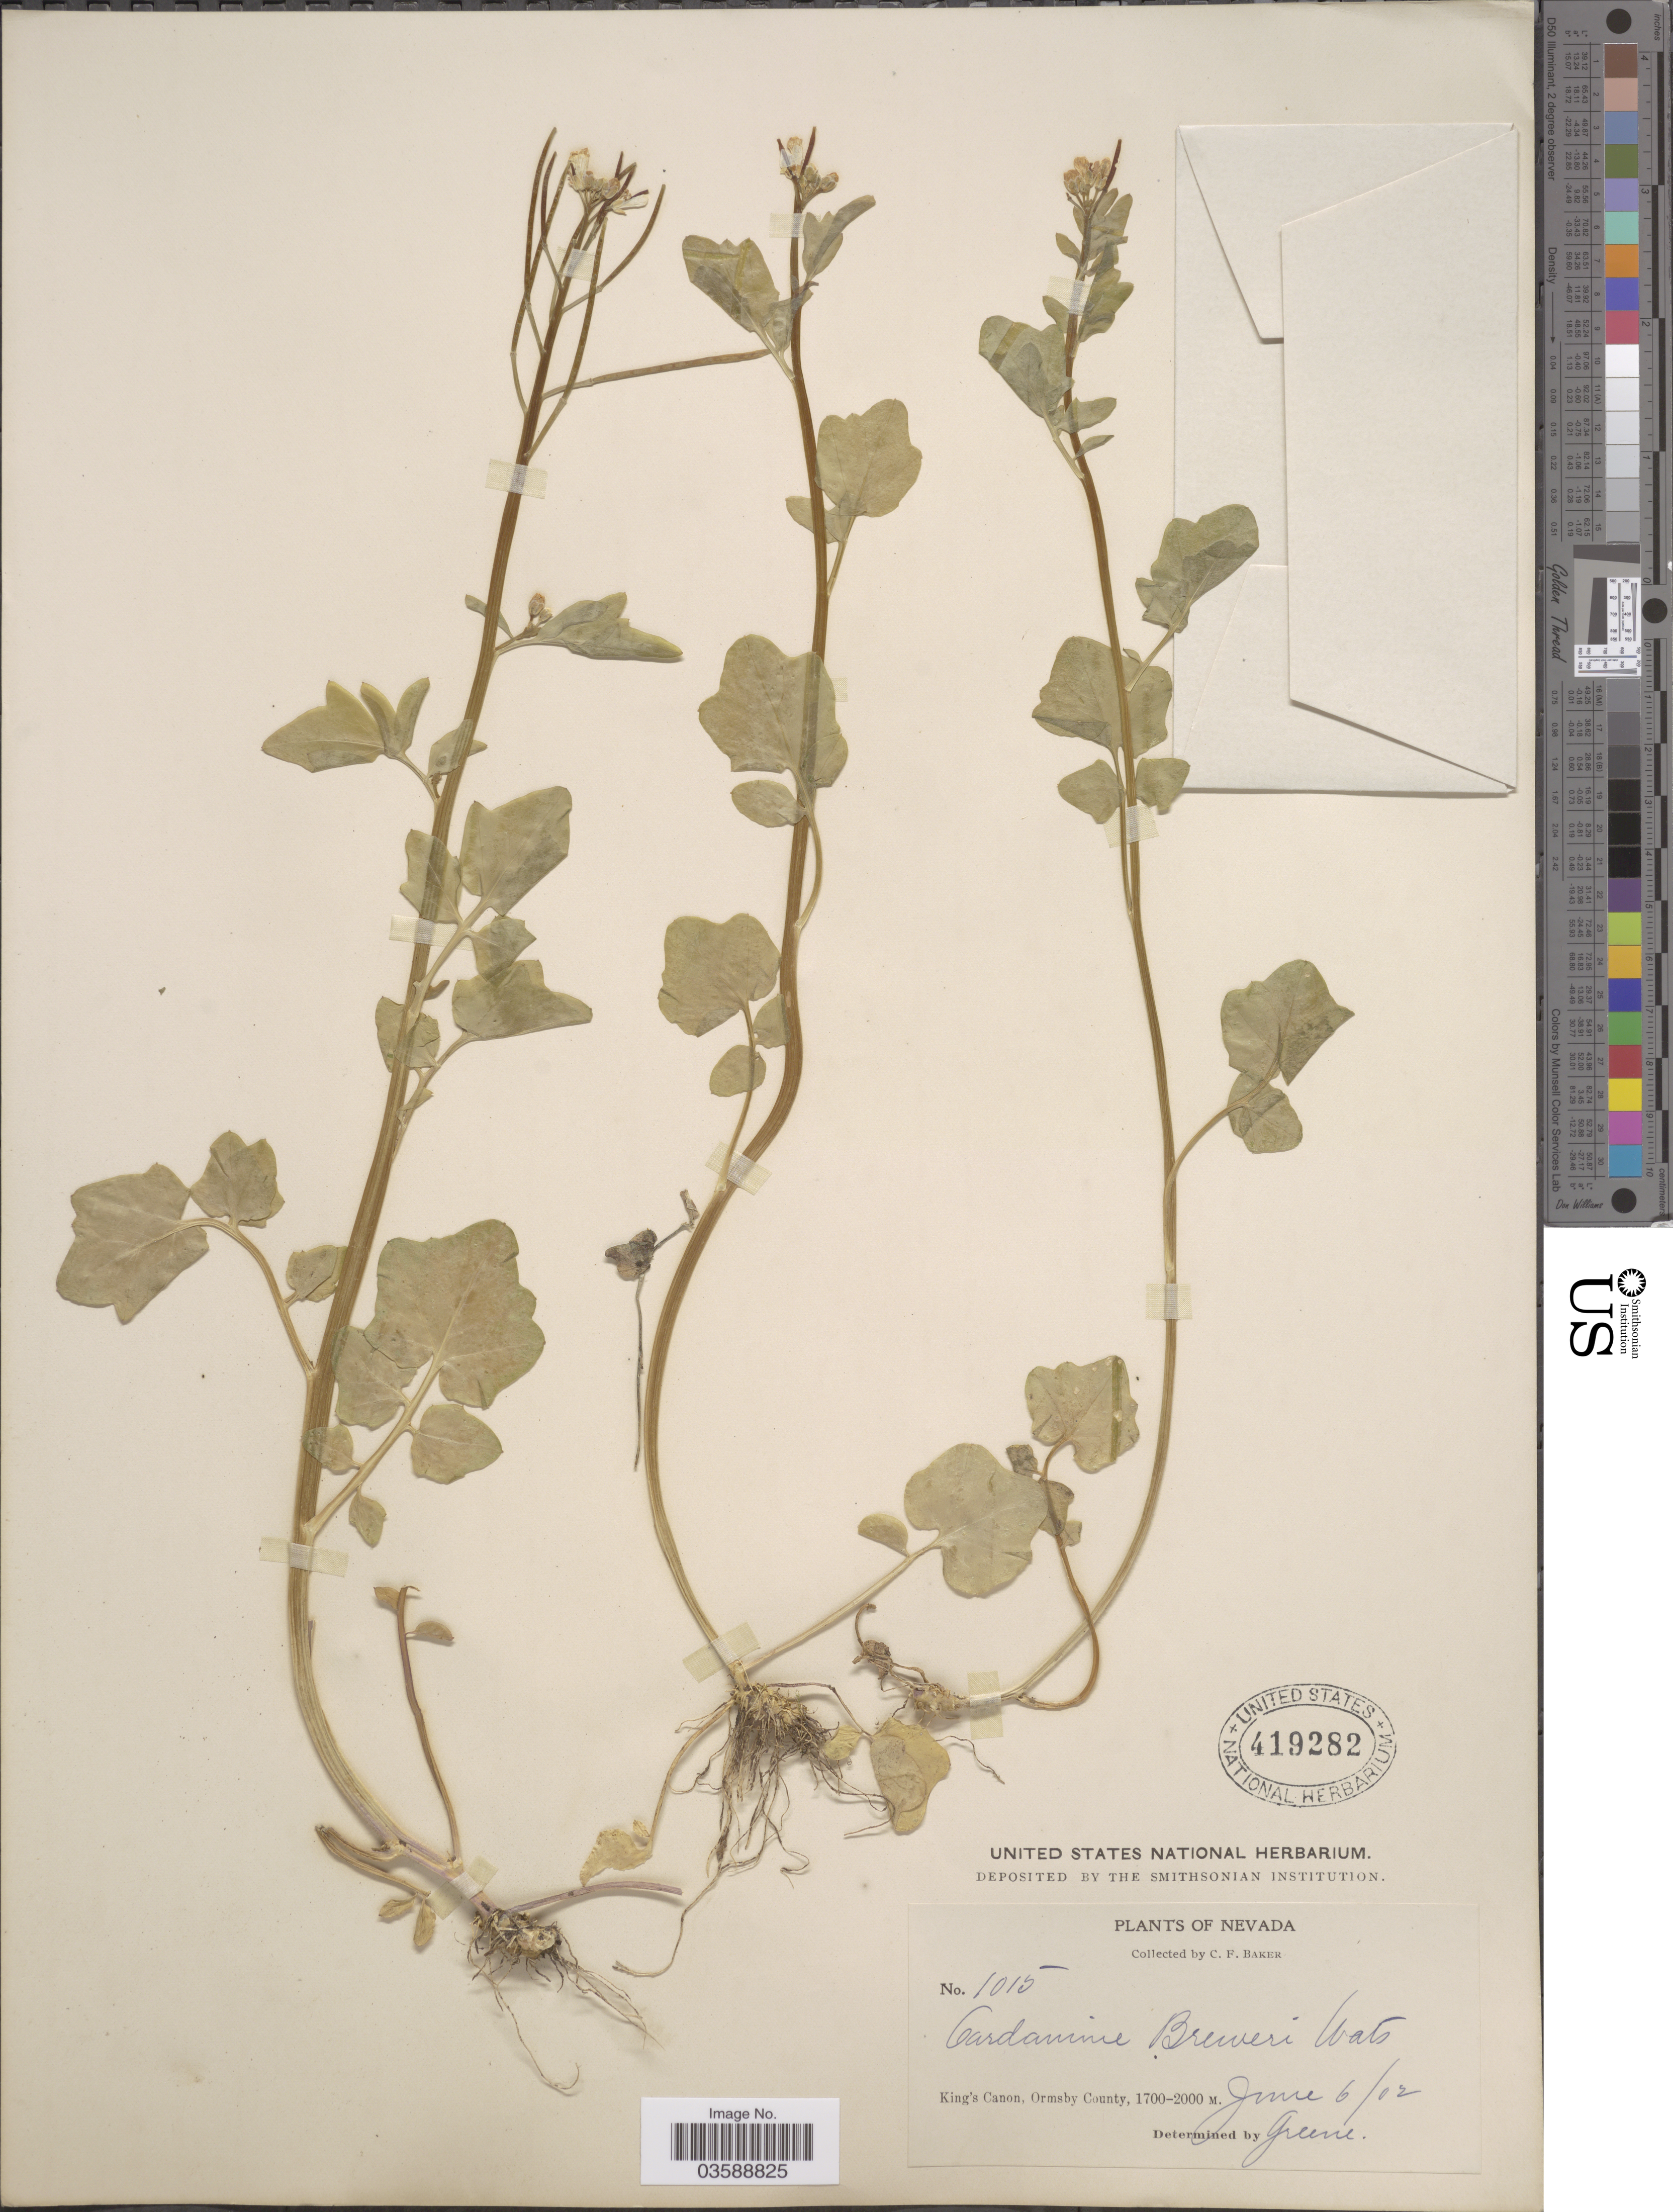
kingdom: Plantae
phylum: Tracheophyta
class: Magnoliopsida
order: Brassicales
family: Brassicaceae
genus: Cardamine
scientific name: Cardamine breweri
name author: S. Watson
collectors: C. F. Baker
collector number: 1015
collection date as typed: Transcribed d/m/y: 6/6/2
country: United States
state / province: Nevada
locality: King's Canon, Ormsby County.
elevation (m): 1700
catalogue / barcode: US 419282